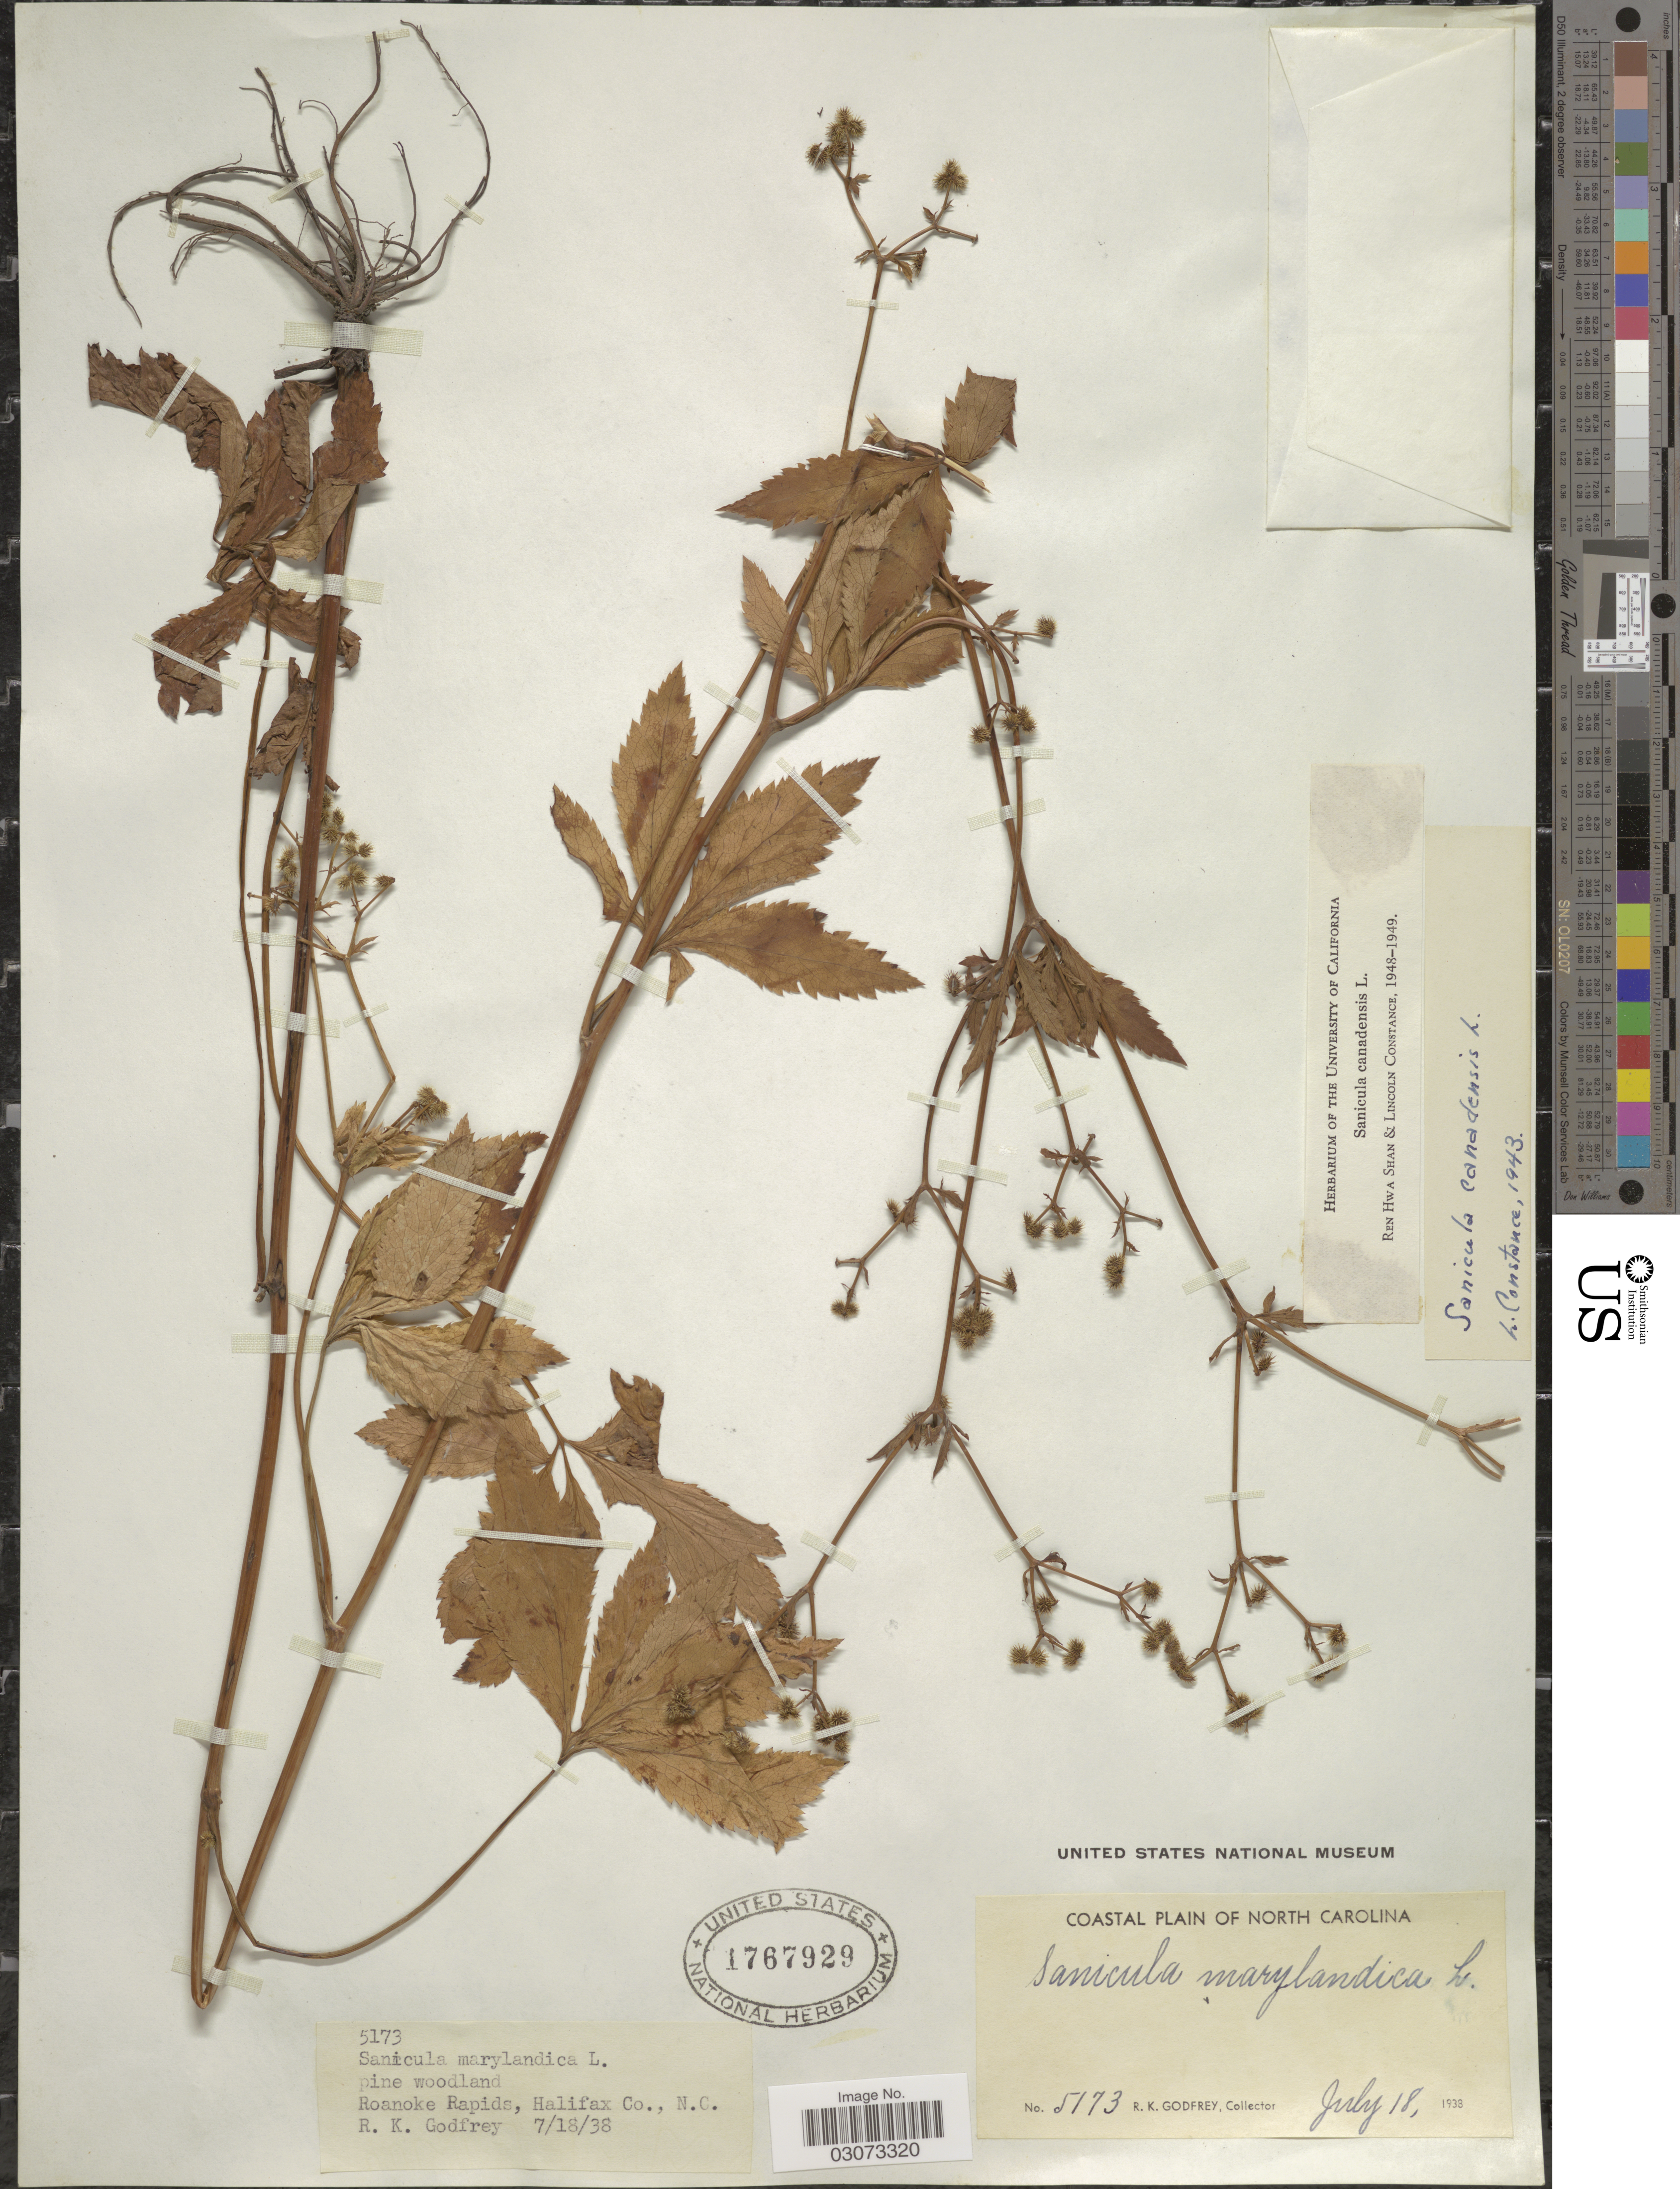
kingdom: Plantae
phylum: Tracheophyta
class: Magnoliopsida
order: Apiales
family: Apiaceae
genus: Sanicula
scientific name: Sanicula canadensis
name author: L.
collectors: R. K. Godfrey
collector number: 5173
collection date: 1938-07-18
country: United States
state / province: North Carolina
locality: Roanoke Rapides, Halifax Co. Coastal Plain of North Carolina.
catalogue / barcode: US 1767929